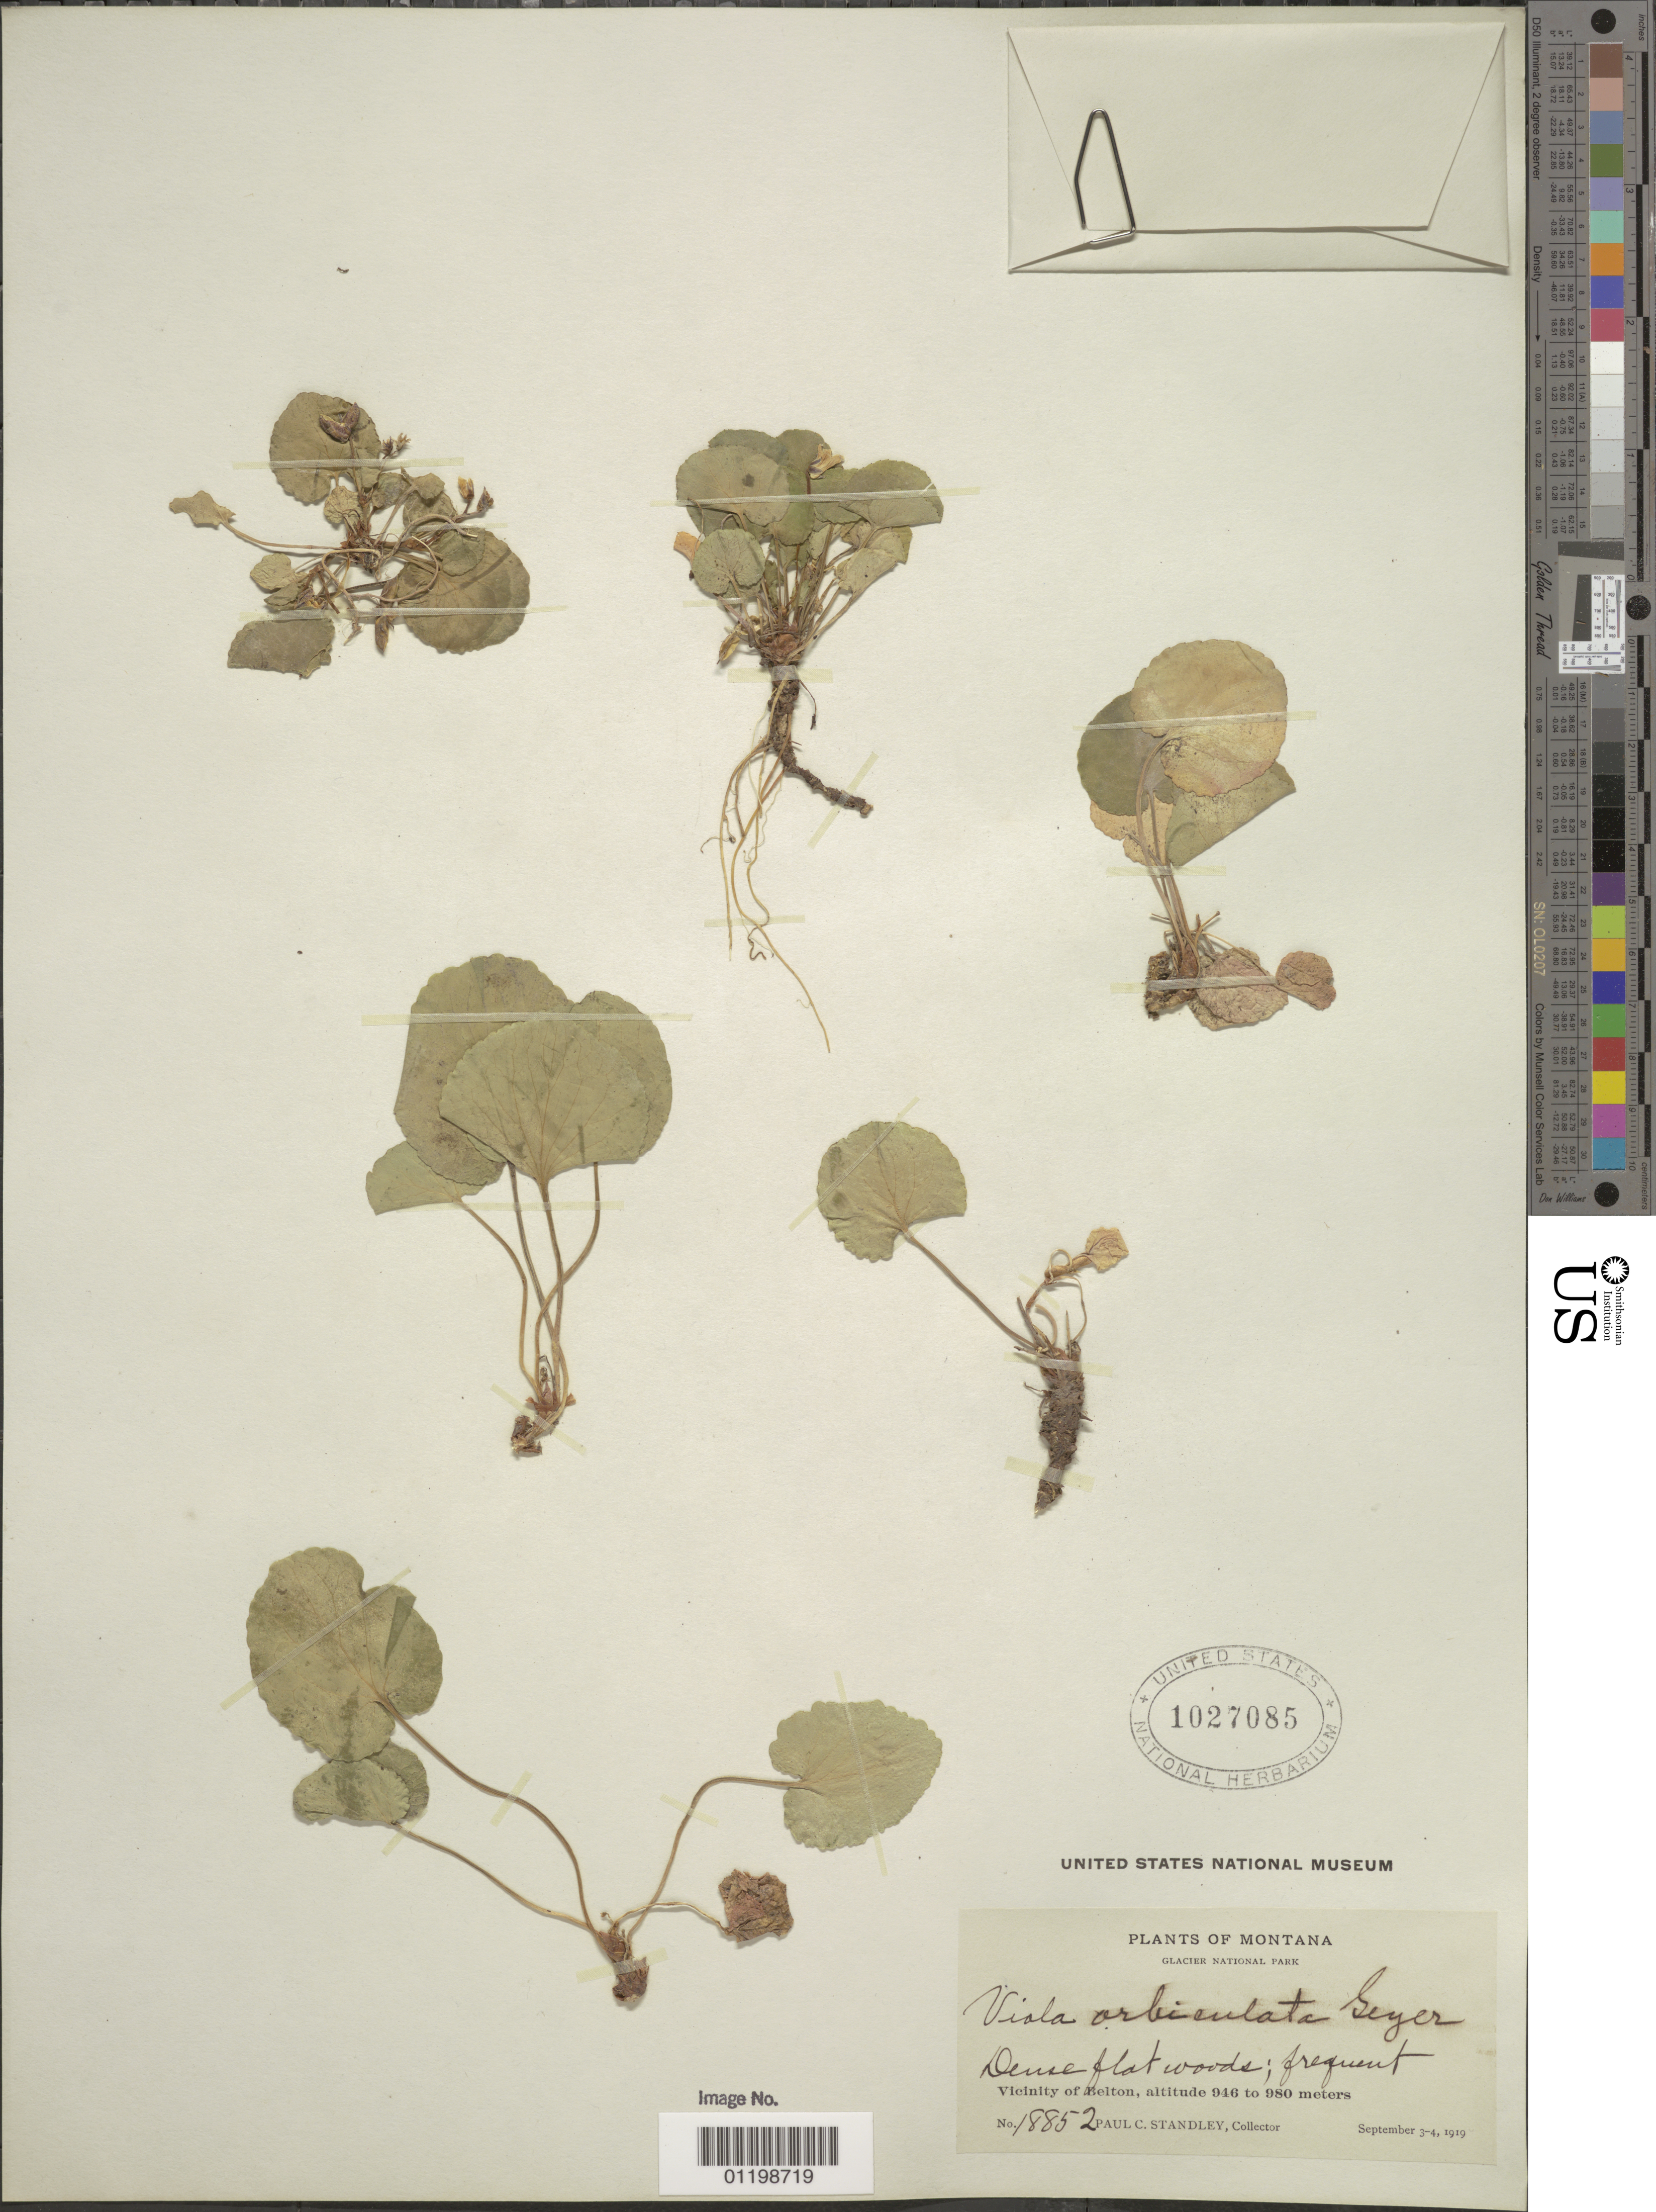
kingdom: Plantae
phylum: Tracheophyta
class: Magnoliopsida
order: Malpighiales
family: Violaceae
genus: Viola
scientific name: Viola orbiculata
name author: Geyer ex Hook.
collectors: P. C. Standley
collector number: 18852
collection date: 1919-09-03,1919-09-04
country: United States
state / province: Montana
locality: Vicinity of Belton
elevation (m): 946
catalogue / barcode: US 1027085